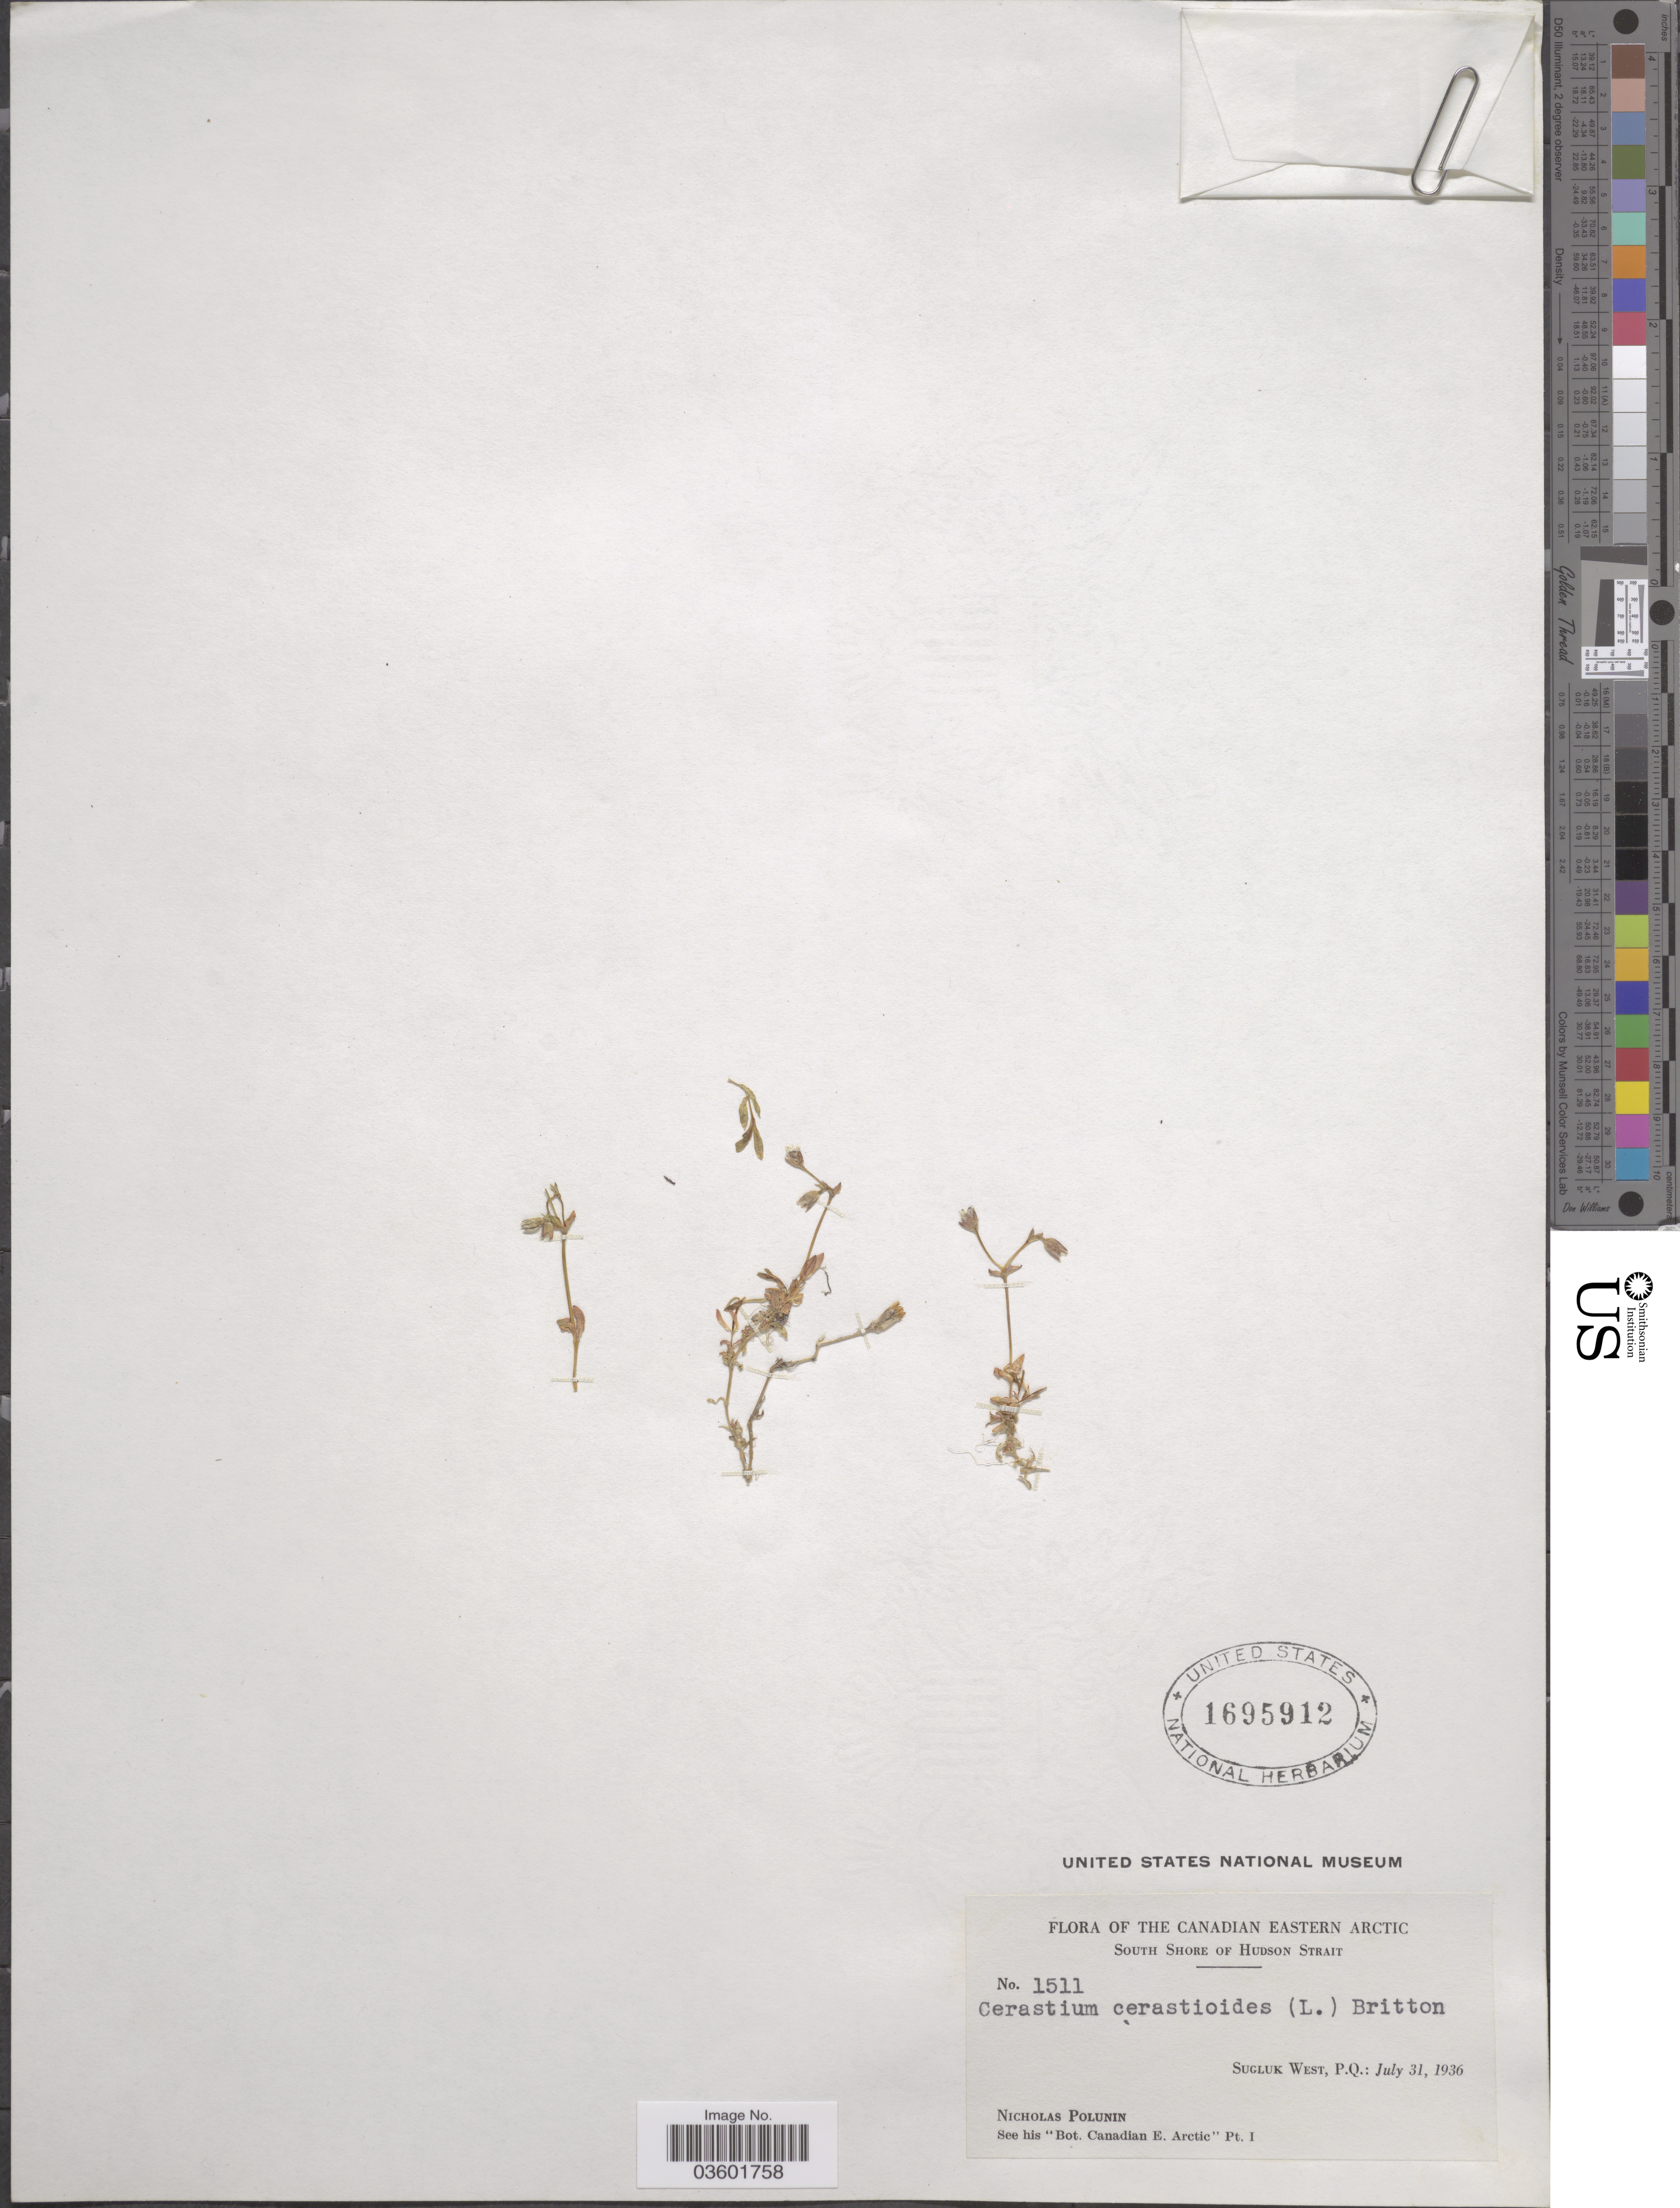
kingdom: Plantae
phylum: Tracheophyta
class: Magnoliopsida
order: Caryophyllales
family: Caryophyllaceae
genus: Cerastium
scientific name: Cerastium cerastoides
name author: (L.) Britton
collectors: N. V. Polunin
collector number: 1511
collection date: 1936-07-31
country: Canada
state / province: Nunavut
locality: Eastern Arctic. South shore of Hudson Strait. Sugluk West, P.Q.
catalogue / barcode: US 1695912